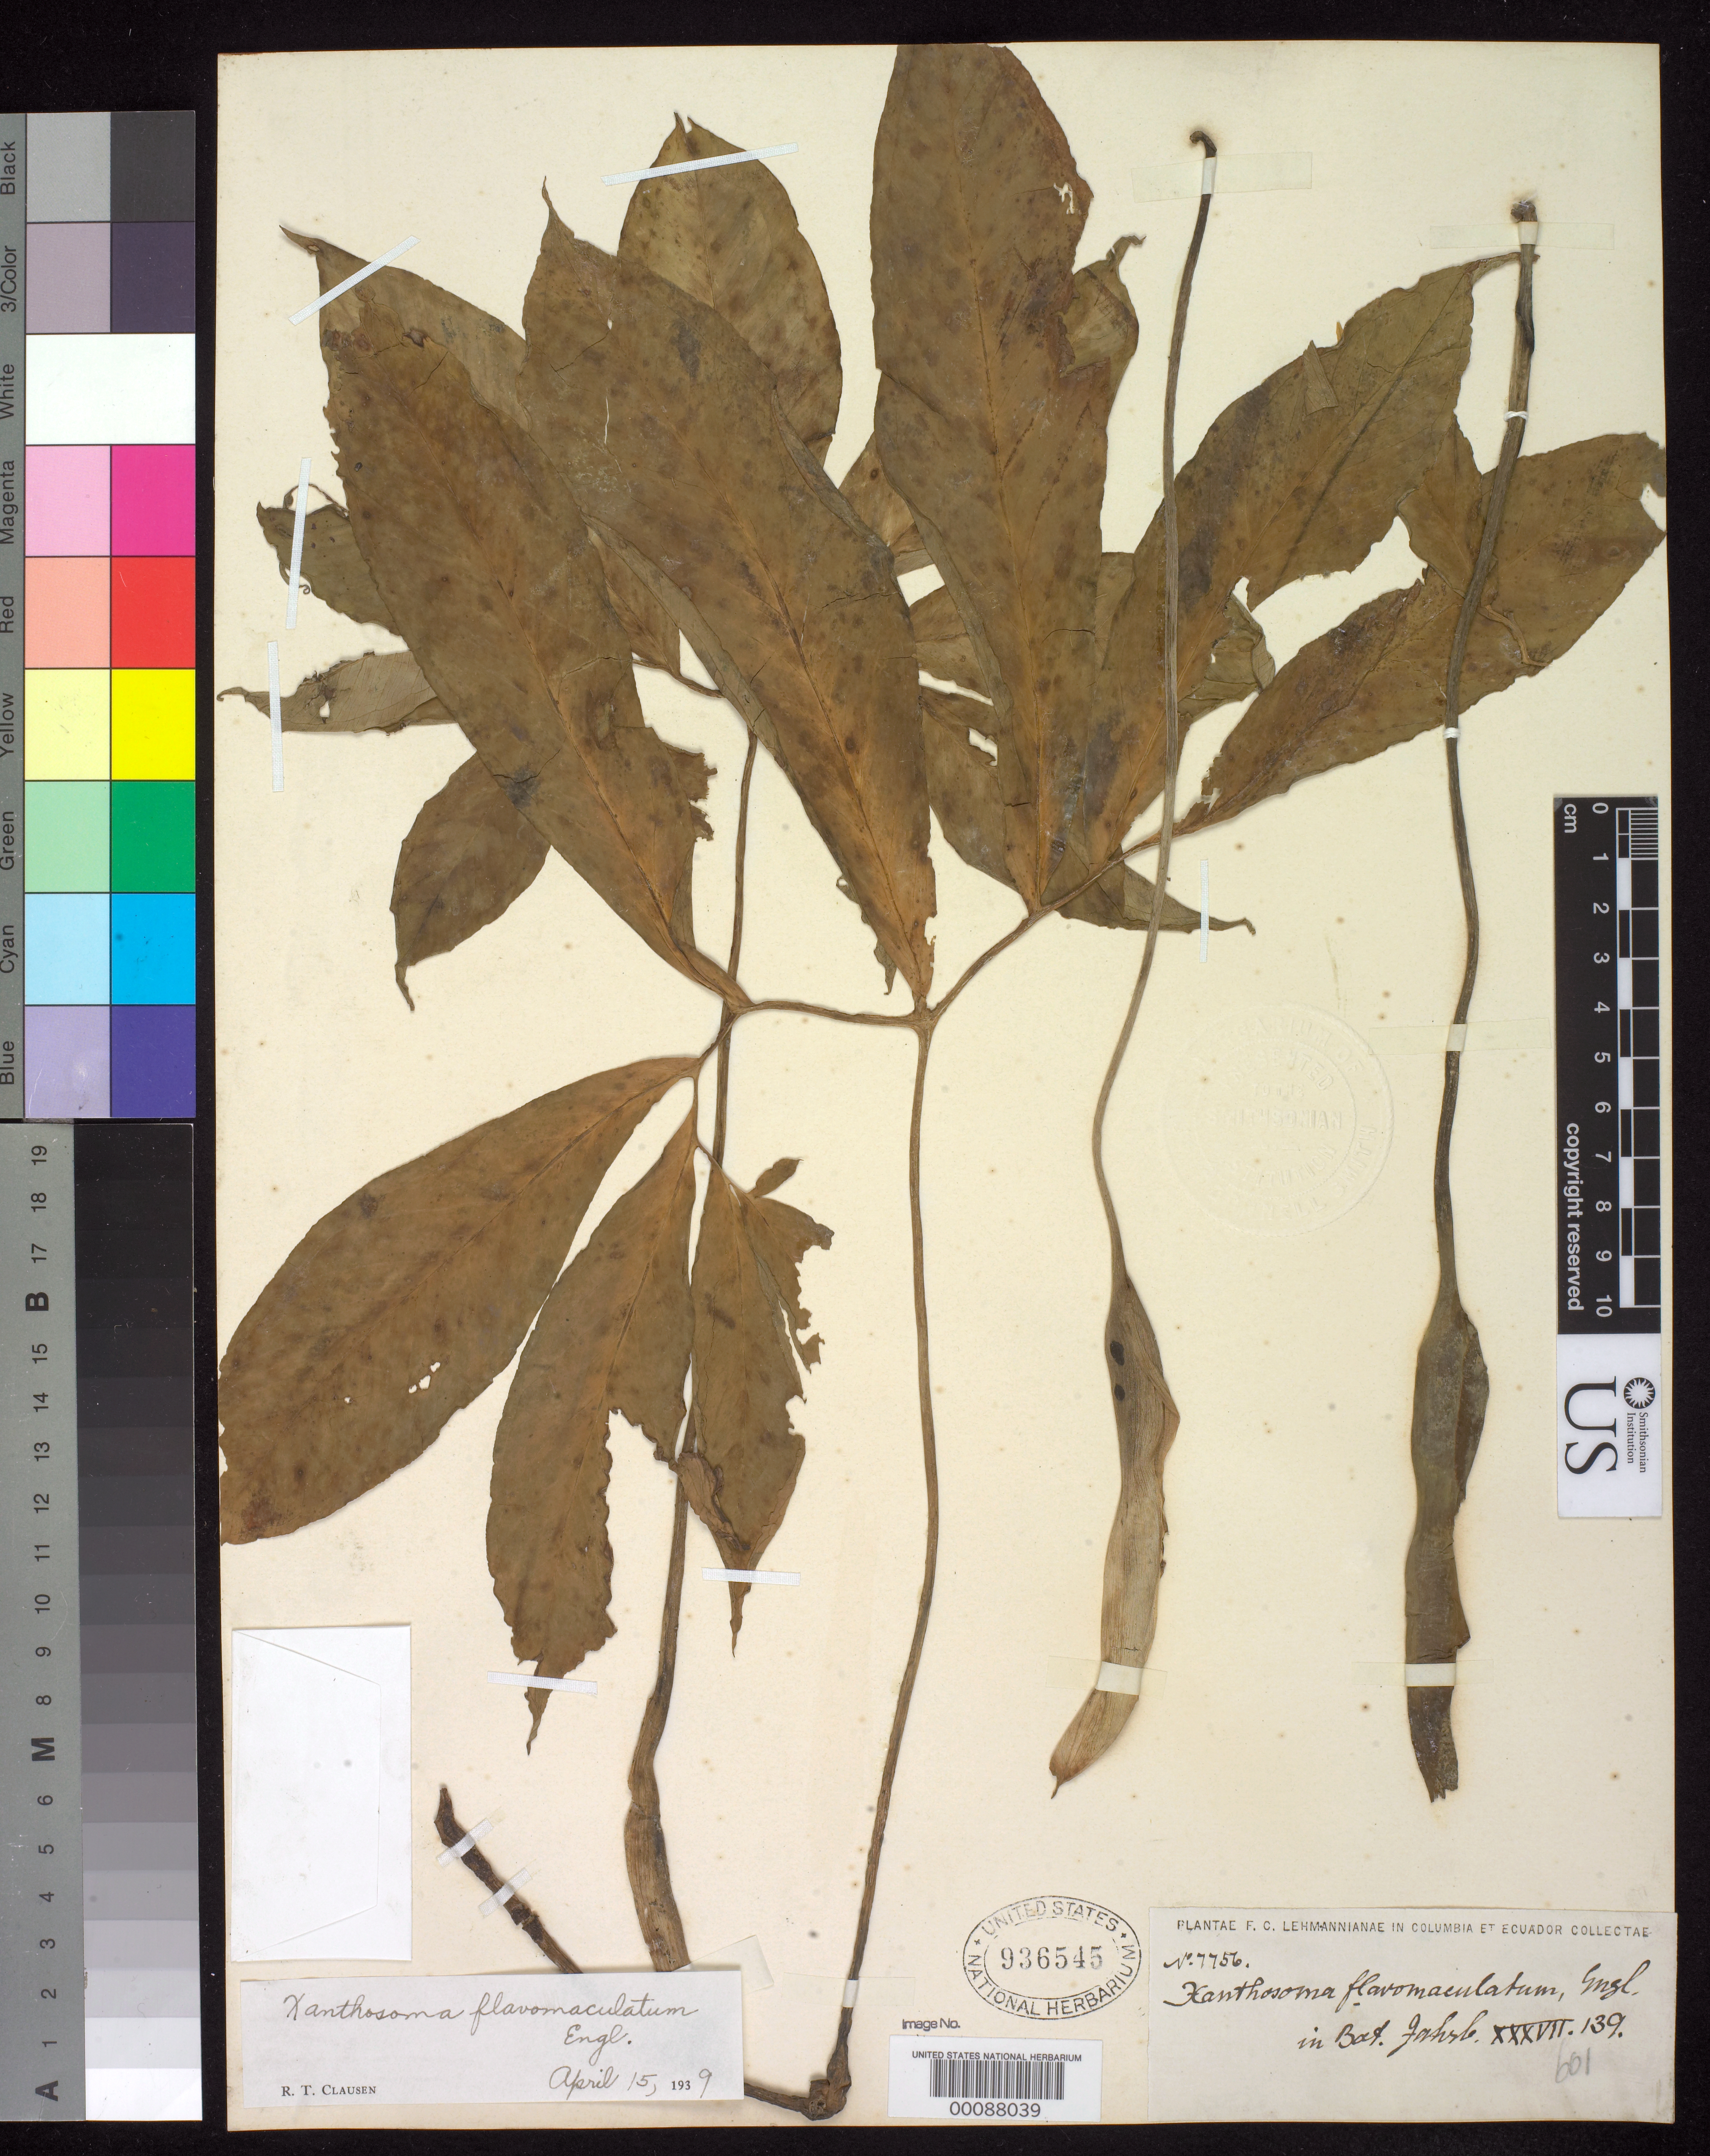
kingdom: Plantae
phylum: Tracheophyta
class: Liliopsida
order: Alismatales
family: Araceae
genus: Xanthosoma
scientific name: Xanthosoma flavomaculatum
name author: Engl.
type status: Syntype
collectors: F. C. Lehmann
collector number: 7756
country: Colombia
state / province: Tolima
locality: Near Dolores.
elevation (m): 1300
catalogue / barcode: US 936545